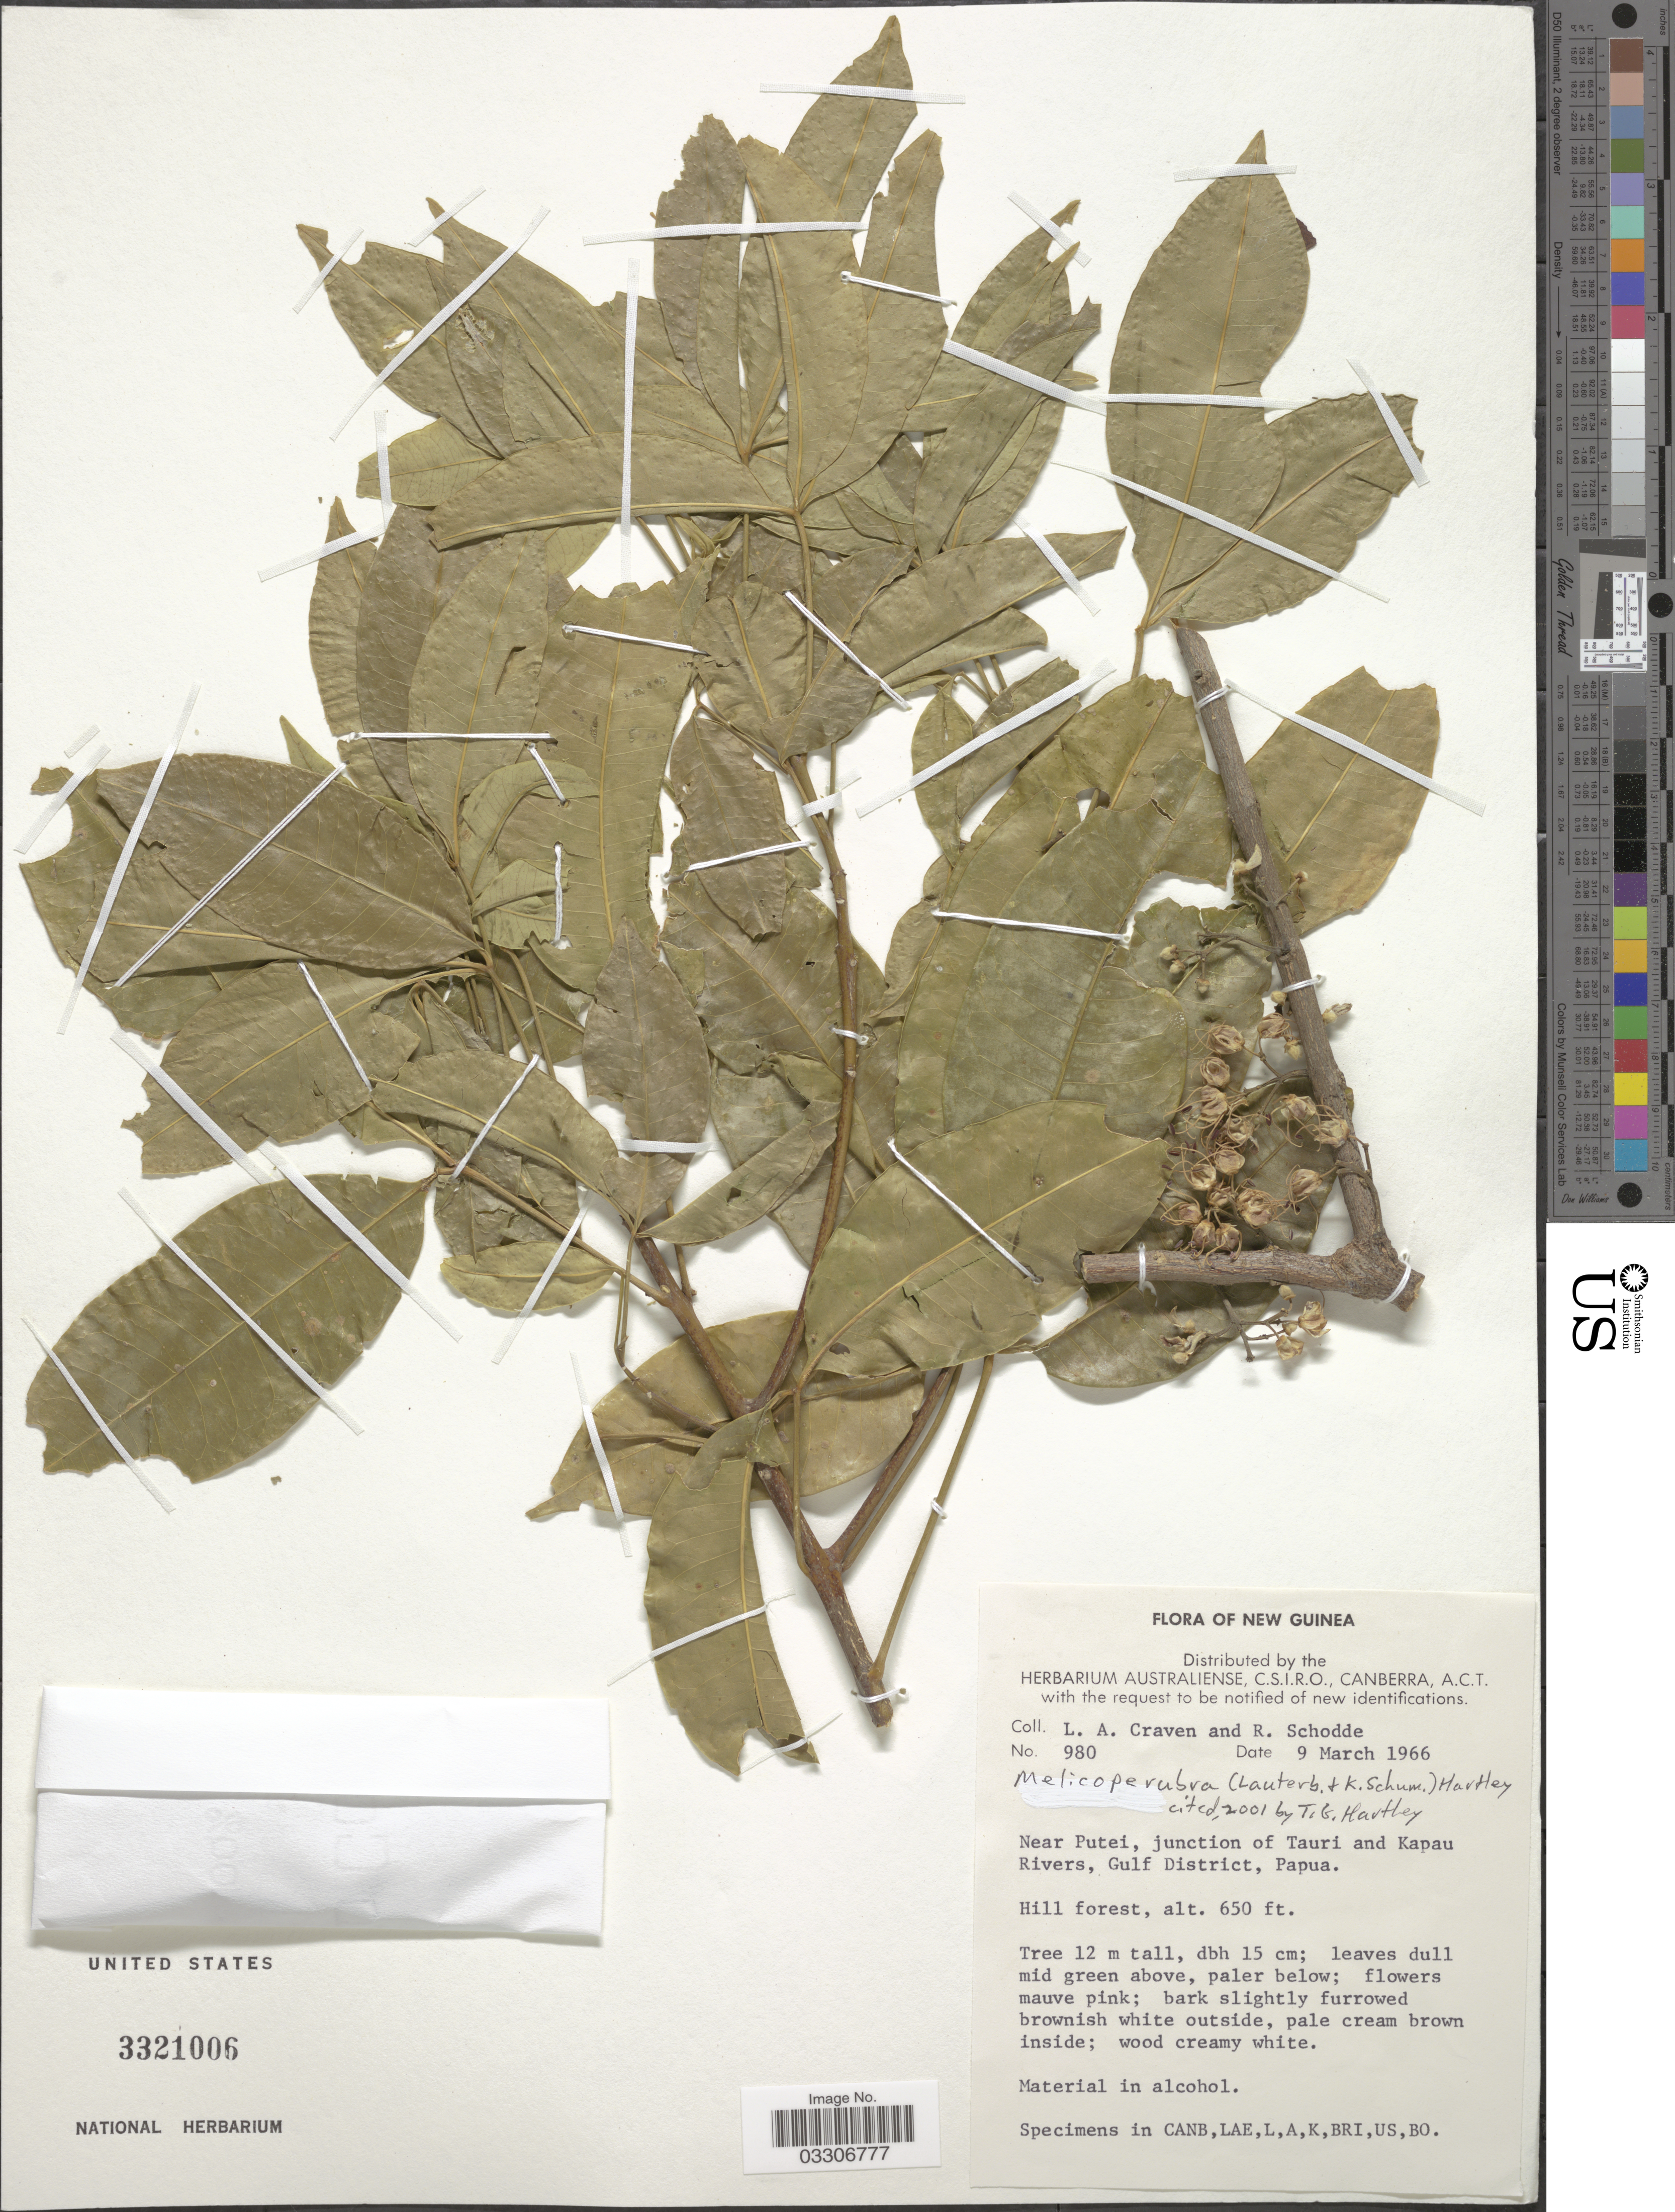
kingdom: Plantae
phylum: Tracheophyta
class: Magnoliopsida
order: Sapindales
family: Rutaceae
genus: Melicope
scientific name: Melicope rubra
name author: (Lauterb. & K. Schum.) T.G. Hartley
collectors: L. A. Craven & R. Schodde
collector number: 980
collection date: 1966-03-09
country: Papua New Guinea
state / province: Gulf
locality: New Guinea. Near Putei, junction of Tauri and Kapau Rivers, Papua.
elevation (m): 198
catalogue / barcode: US 3321006